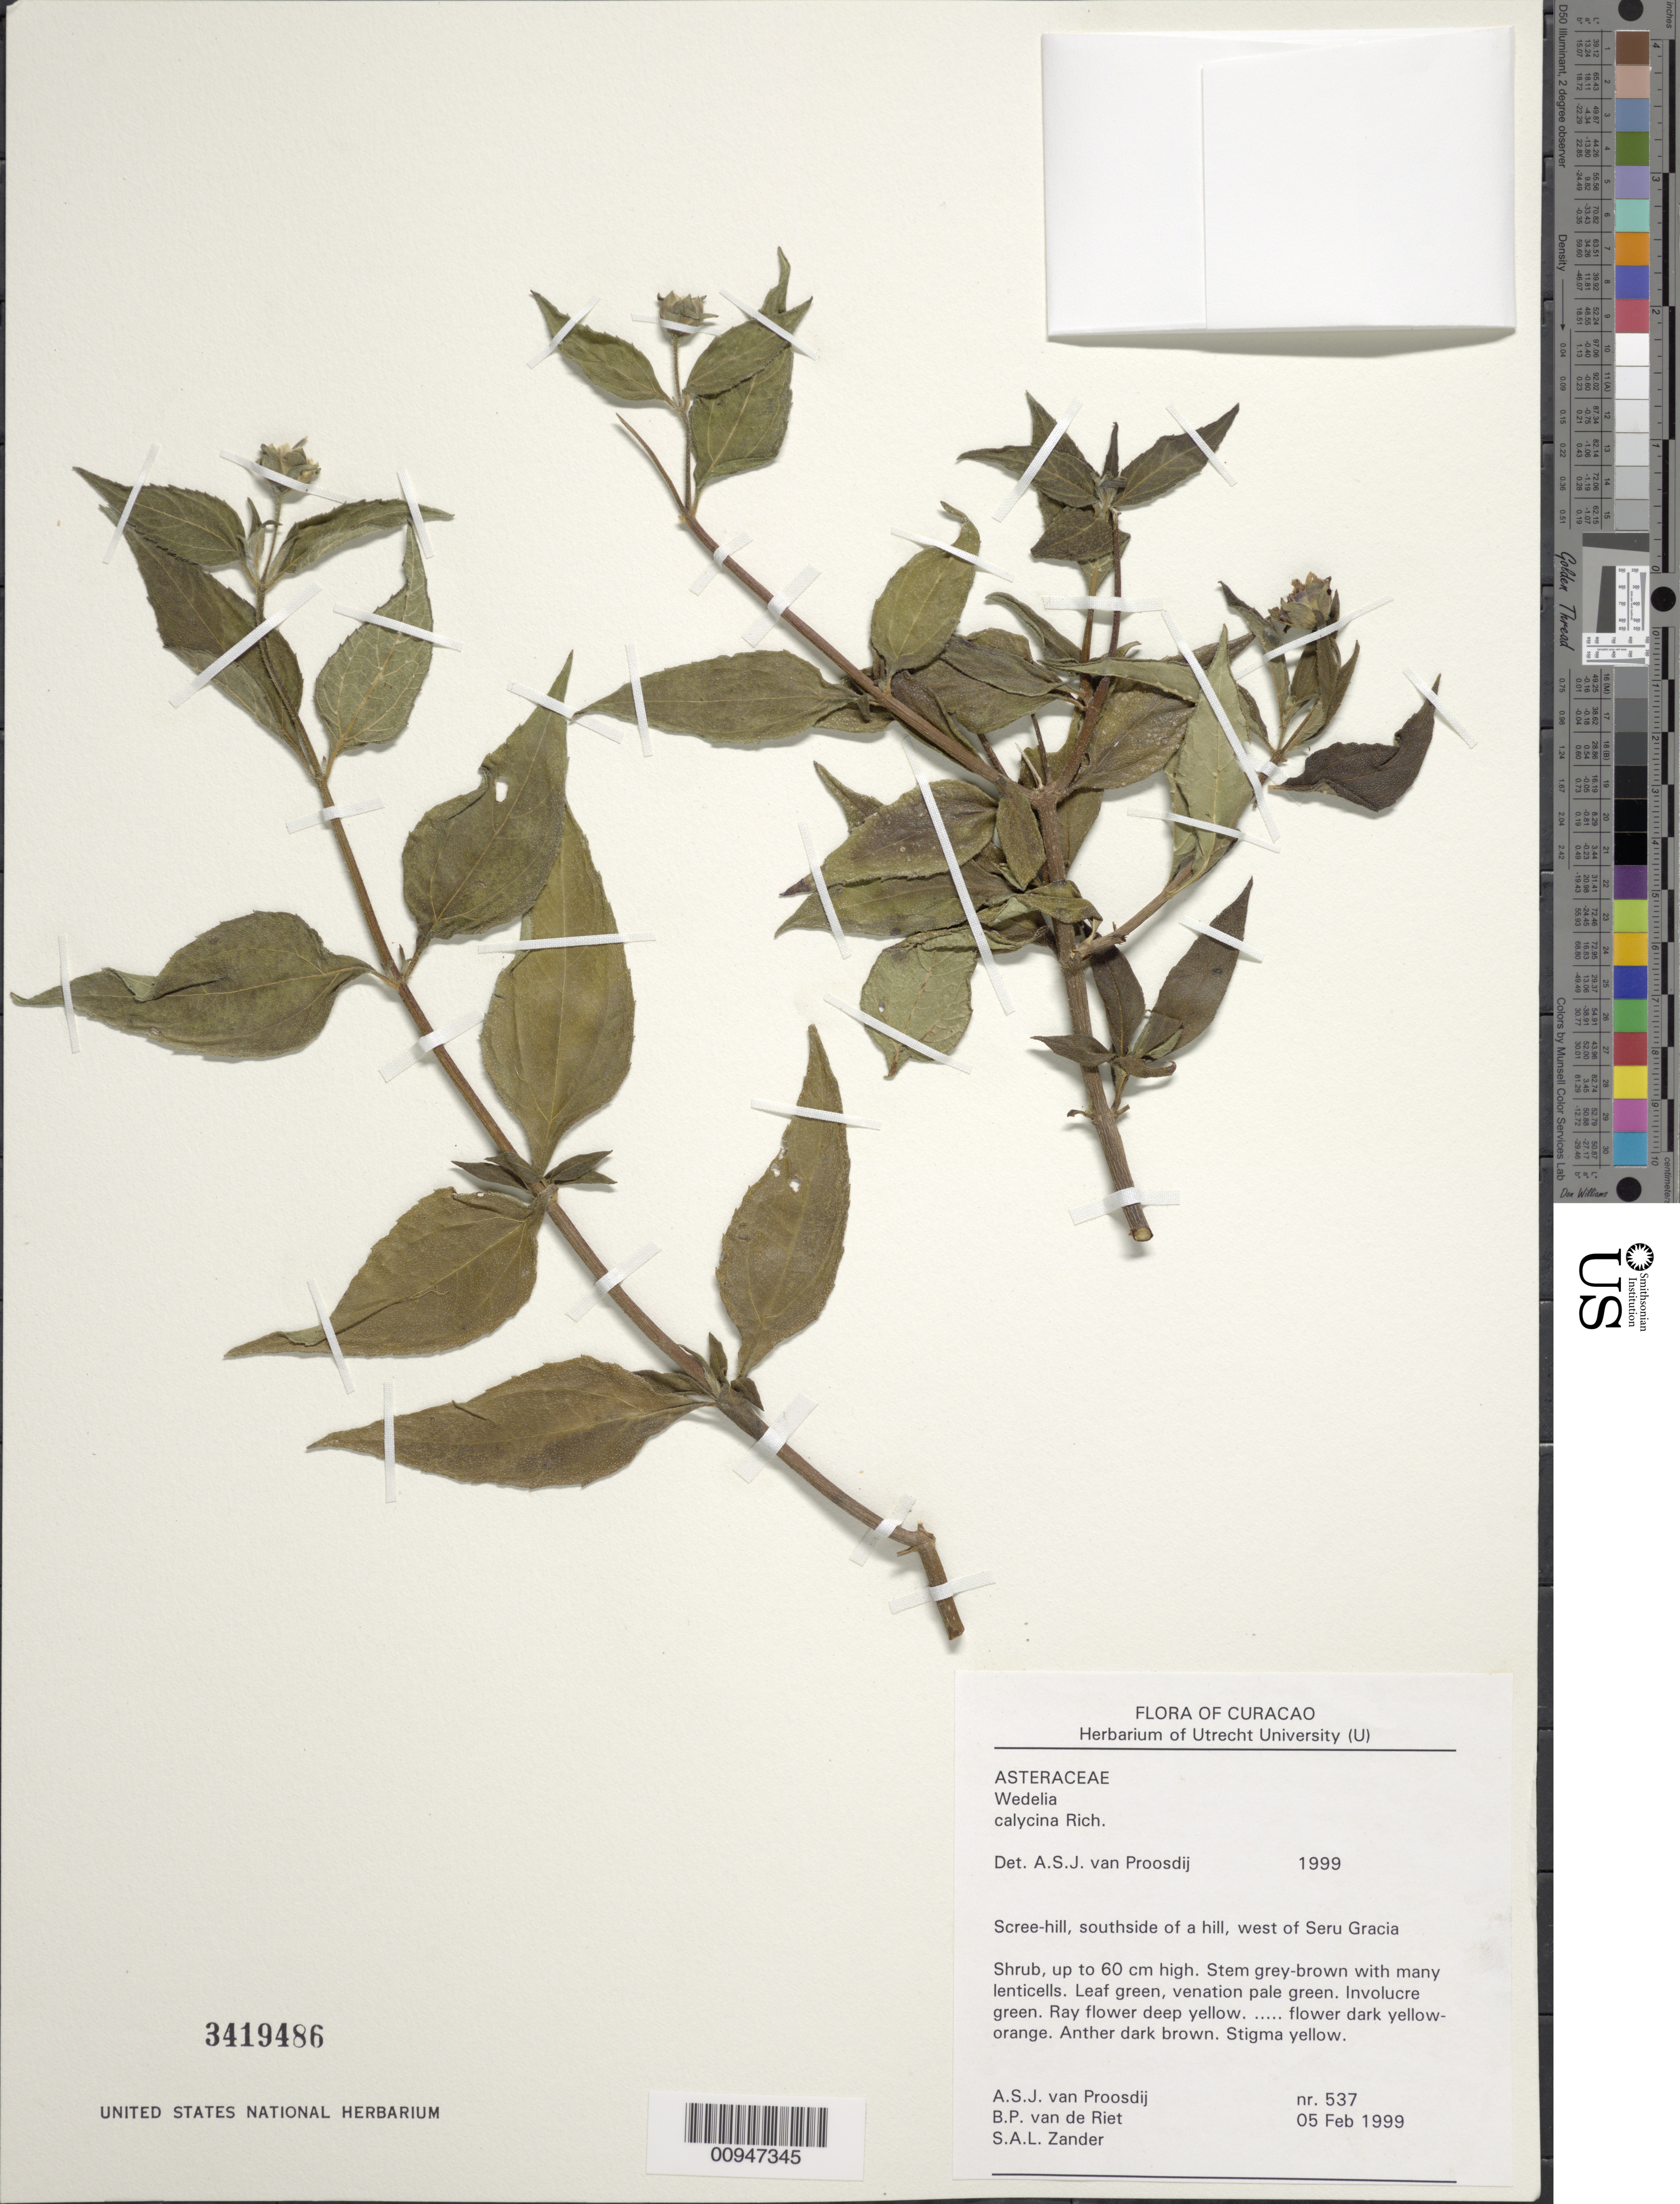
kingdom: Plantae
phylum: Tracheophyta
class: Magnoliopsida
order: Asterales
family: Asteraceae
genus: Wedelia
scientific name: Wedelia calycina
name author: Rich.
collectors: A. Proosdij, B. Riet & S. Zander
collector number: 537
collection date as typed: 05 Feb 1999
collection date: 1999-02-05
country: Curaçao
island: Curaçao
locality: Scee-hill, southside of a hill, west of Seru Gracia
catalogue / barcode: US 3419486